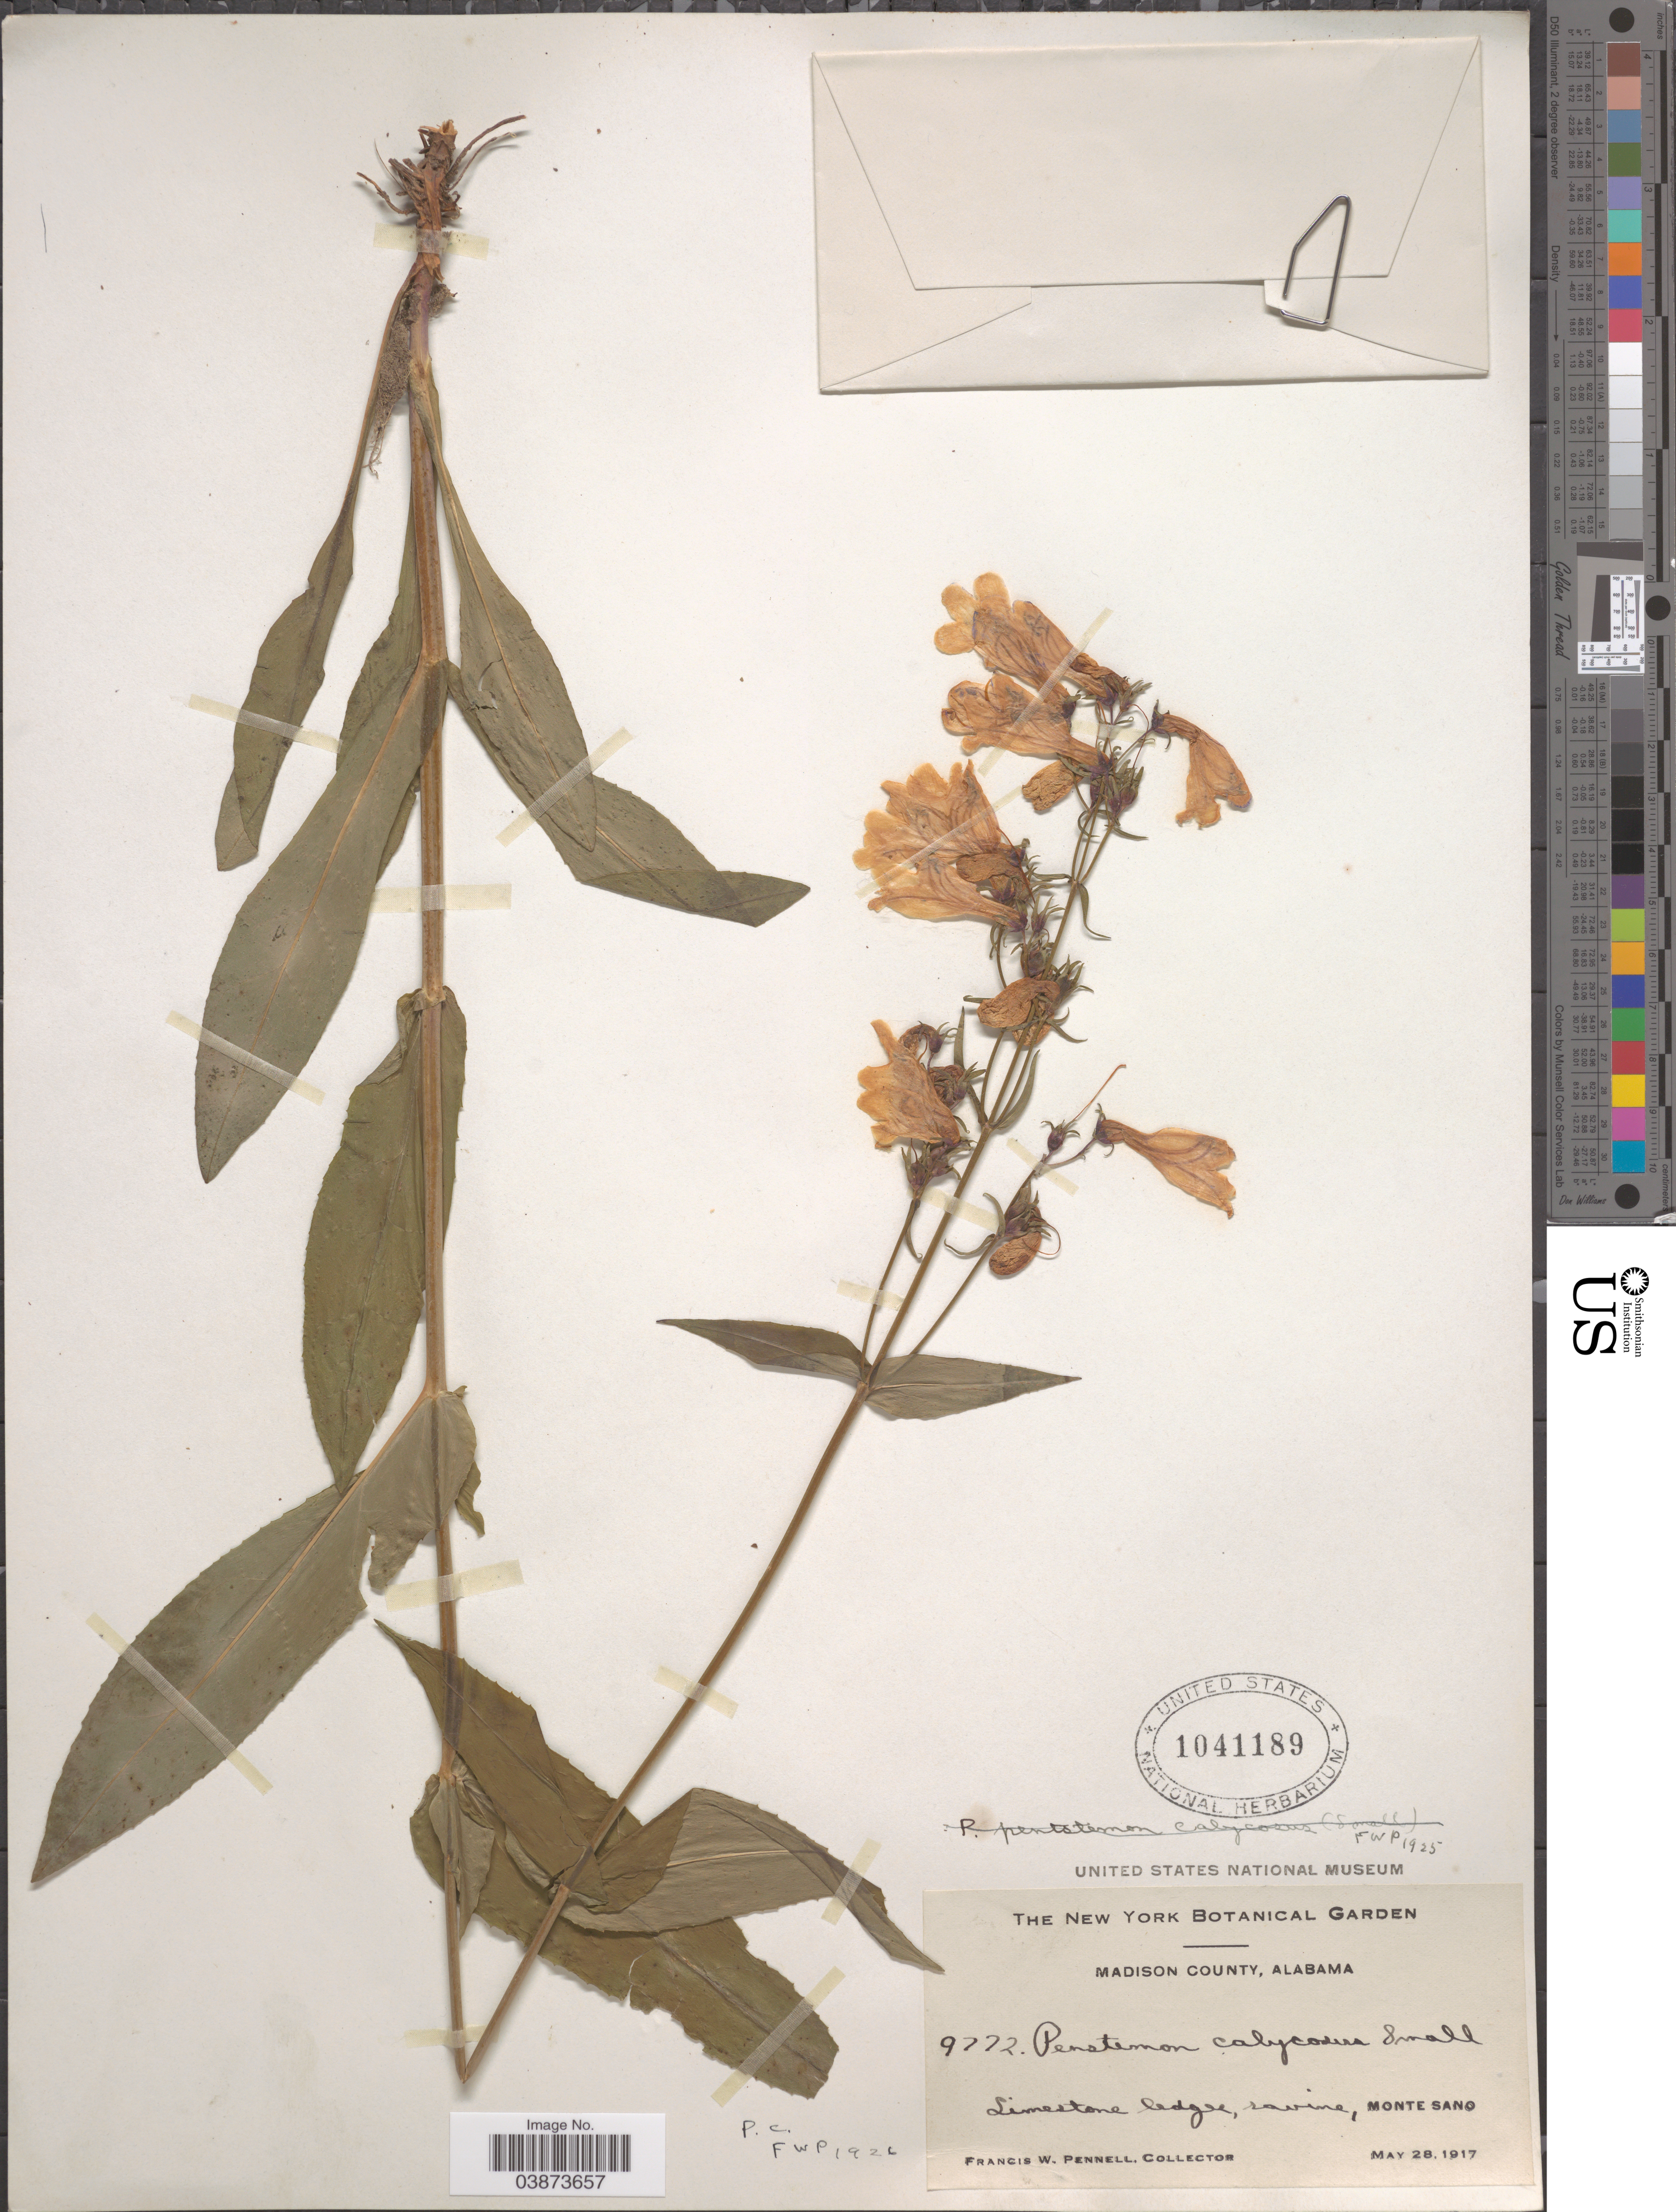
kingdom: Plantae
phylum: Tracheophyta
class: Magnoliopsida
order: Lamiales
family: Plantaginaceae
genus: Penstemon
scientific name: Penstemon calycosus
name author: Small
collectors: F. W. Pennell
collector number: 9772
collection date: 1917-05-28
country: United States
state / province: Alabama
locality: Madison County. Limestone ledge, ravine, Monte Sano.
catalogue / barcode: US 1041189